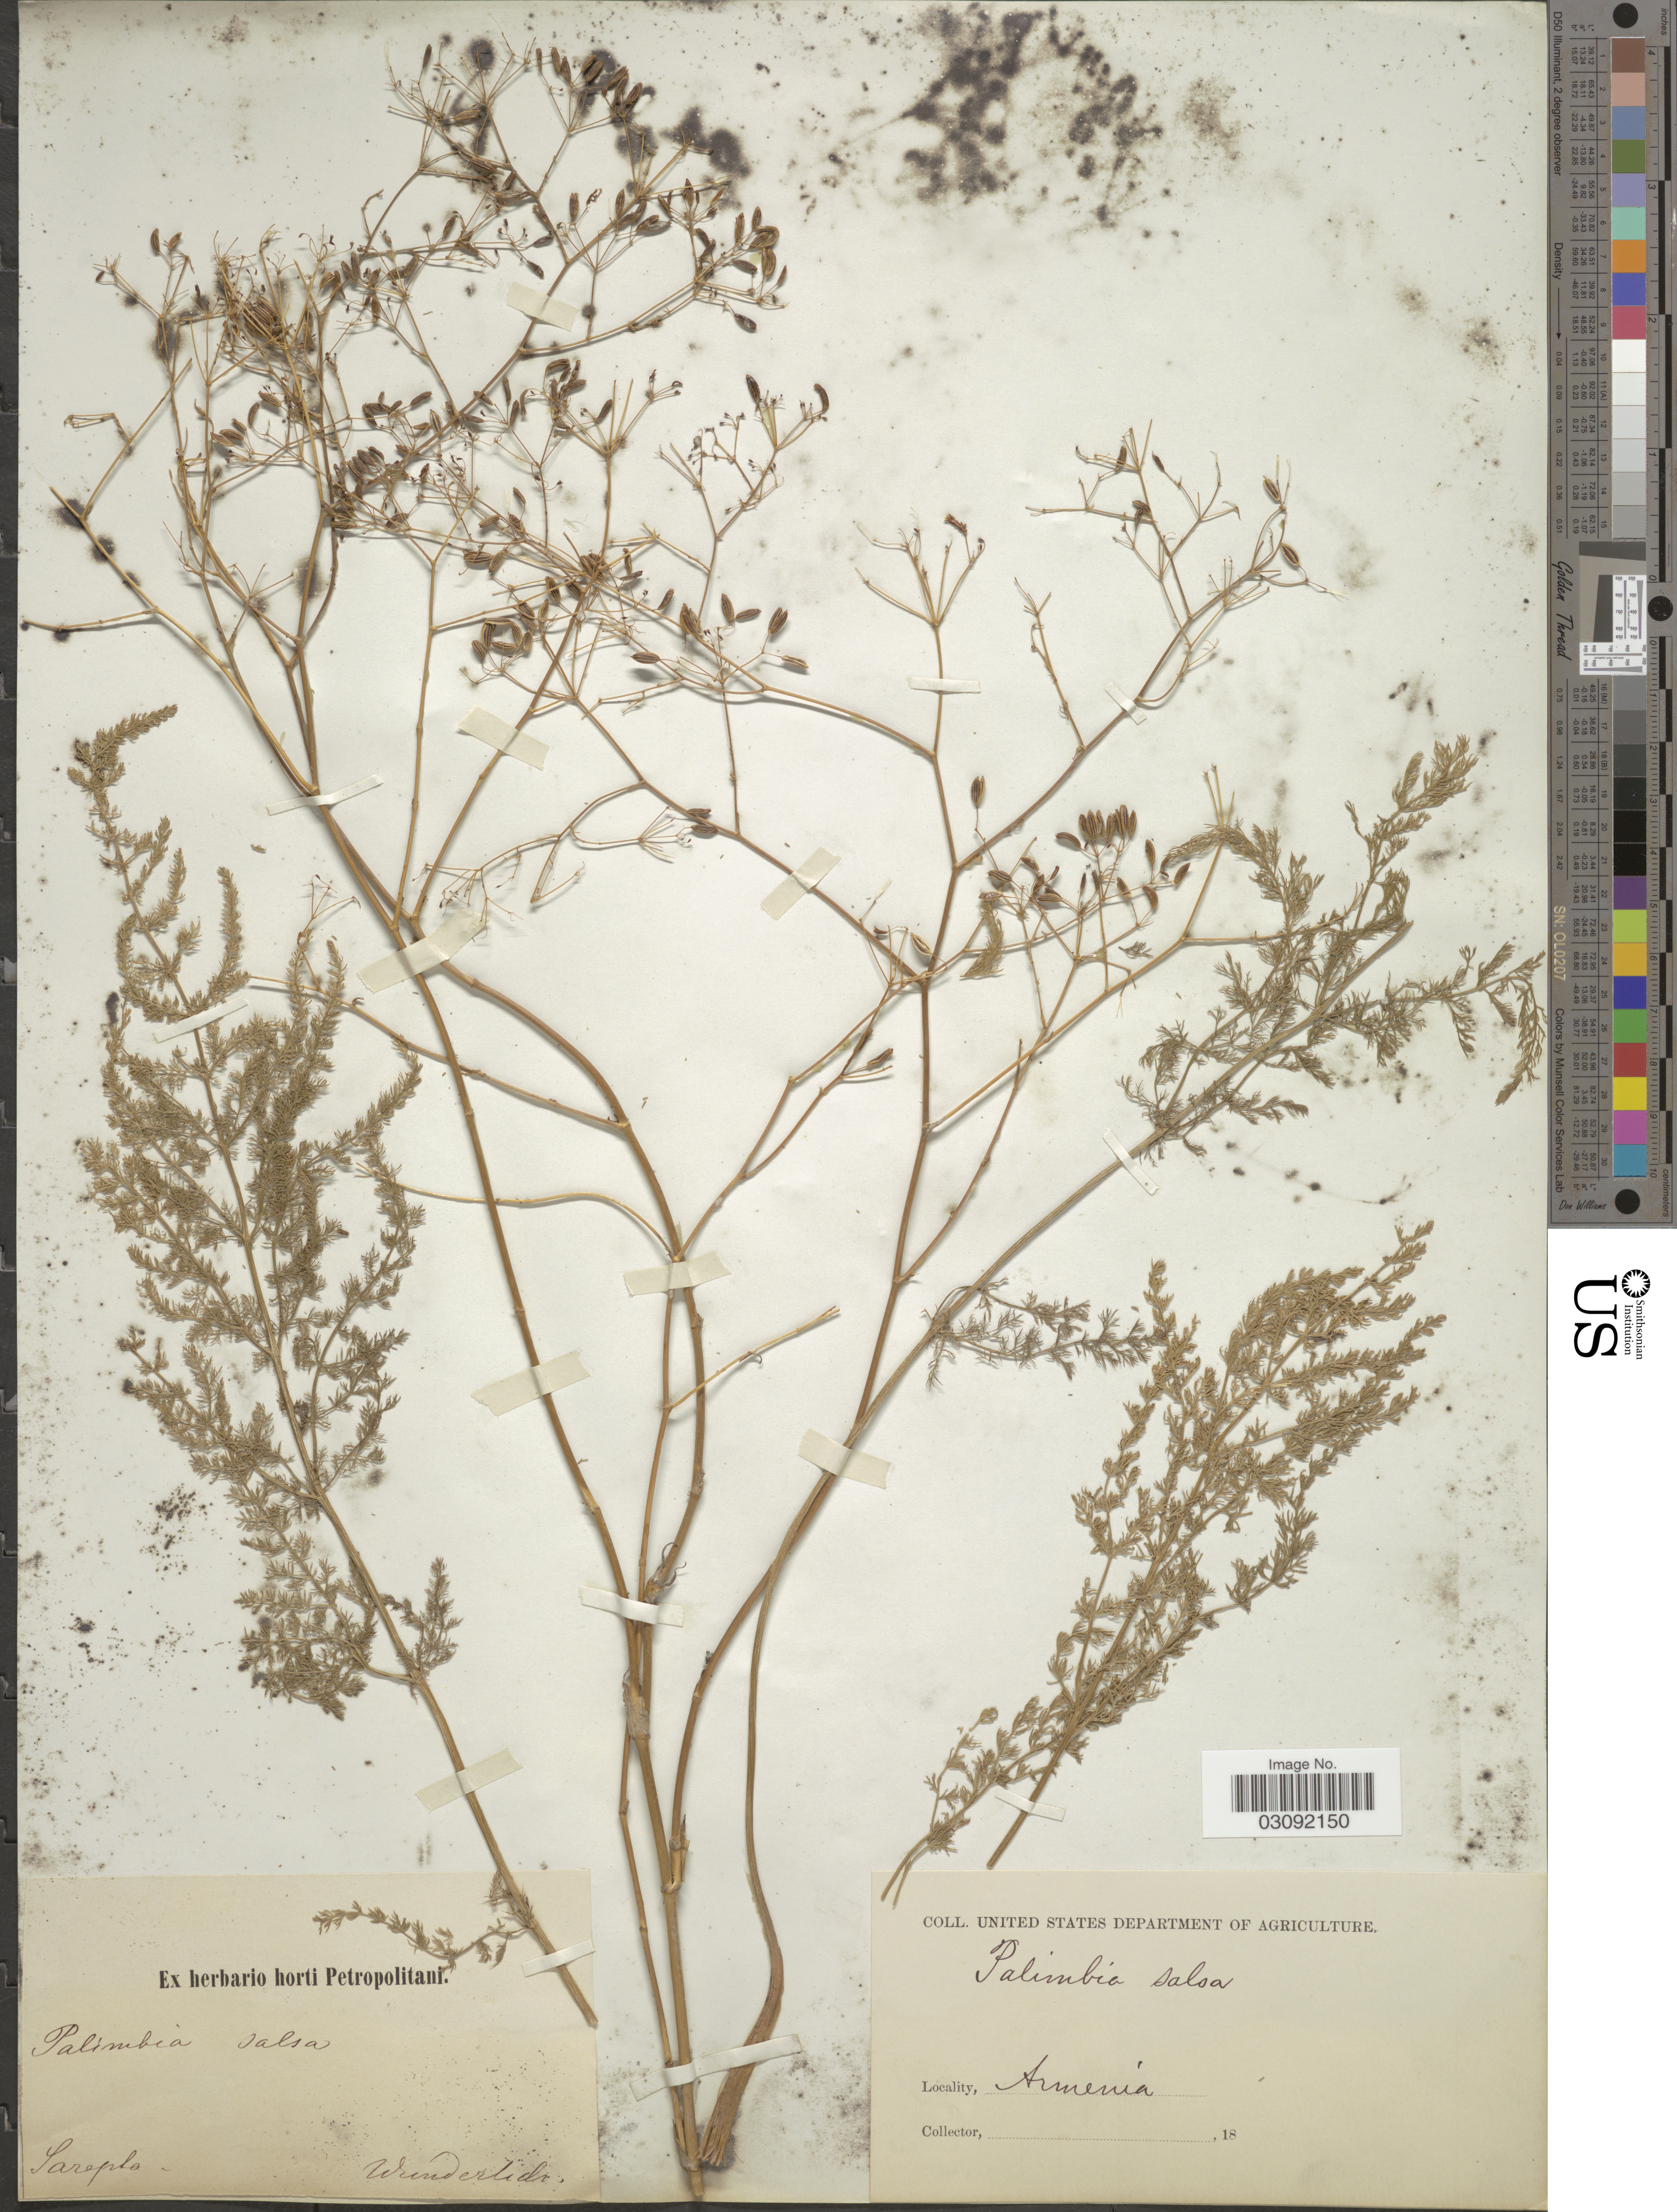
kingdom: Plantae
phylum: Tracheophyta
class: Magnoliopsida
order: Apiales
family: Apiaceae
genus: Palimbia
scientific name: Palimbia salsa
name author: Besser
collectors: Wunderlich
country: Russian Federation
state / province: Volgograd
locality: Sarepta.